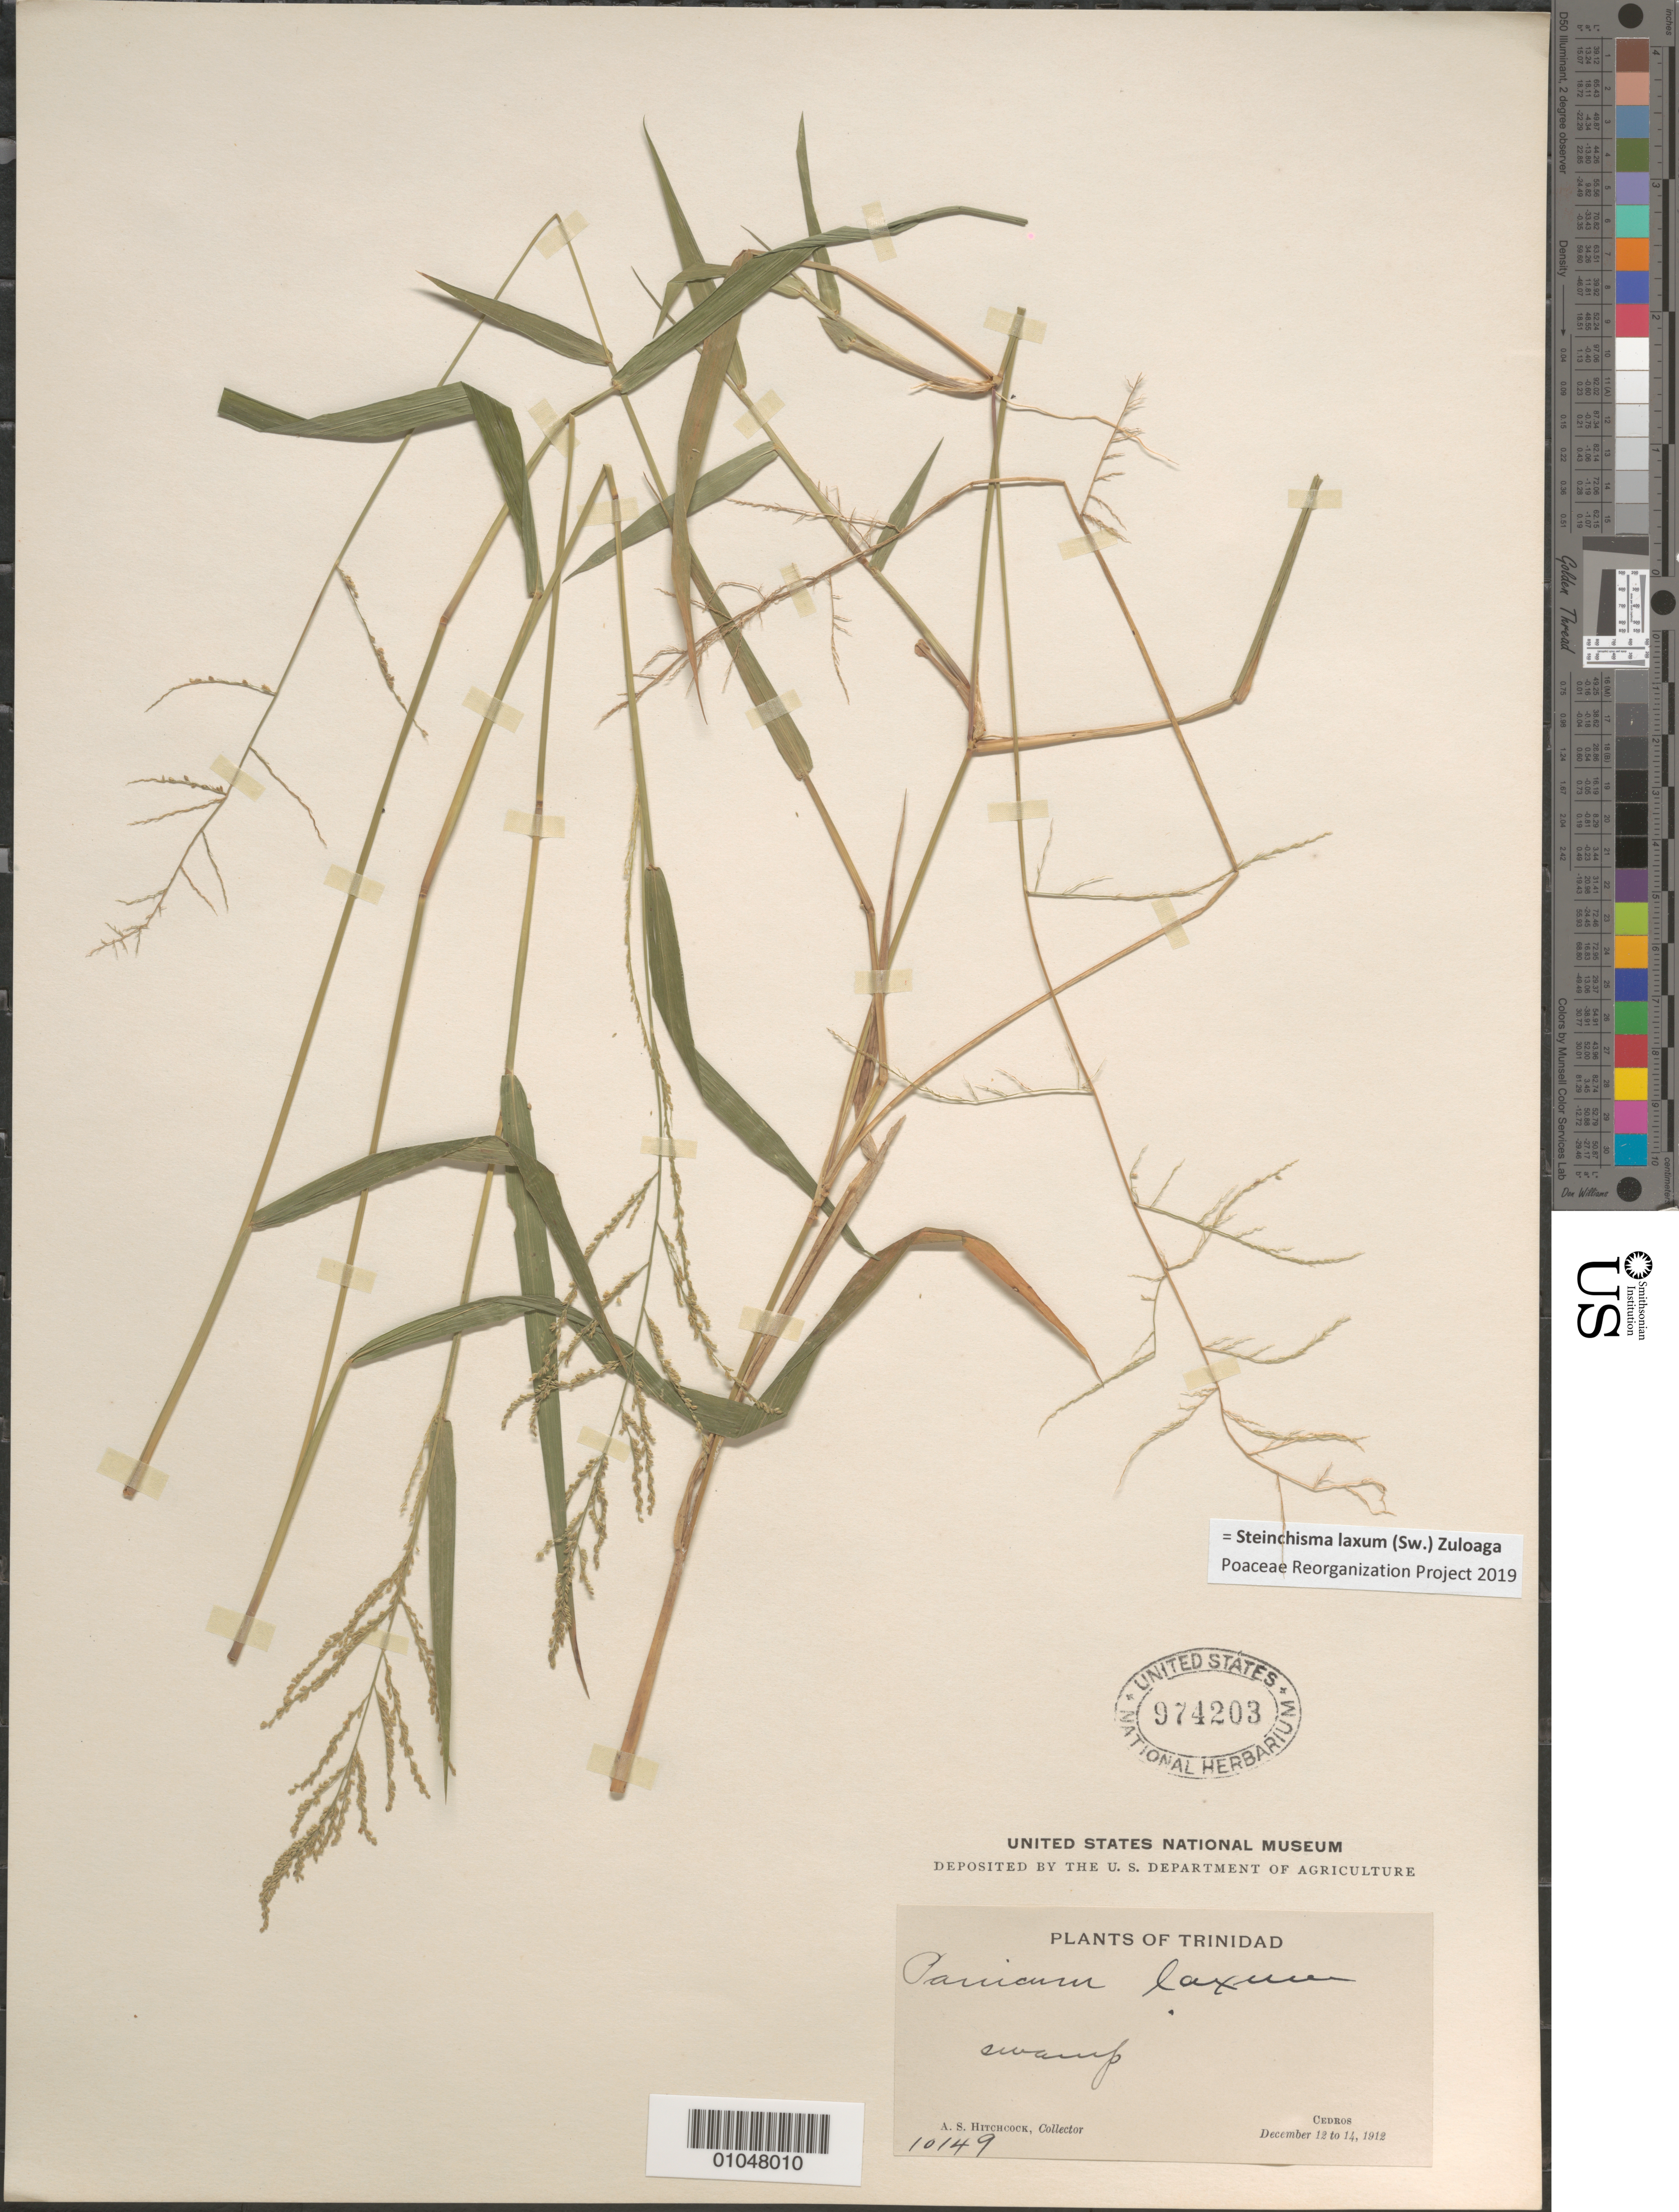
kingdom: Plantae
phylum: Tracheophyta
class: Liliopsida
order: Poales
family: Poaceae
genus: Panicum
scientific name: Panicum laxum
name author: Sw.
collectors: A. S. Hitchcock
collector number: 10149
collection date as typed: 12 Dec 1912 to 14 Dec 1912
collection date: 1912-12-12/1912-12-14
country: Trinidad and Tobago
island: Trinidad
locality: Swamp in Cedros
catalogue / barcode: US 974203